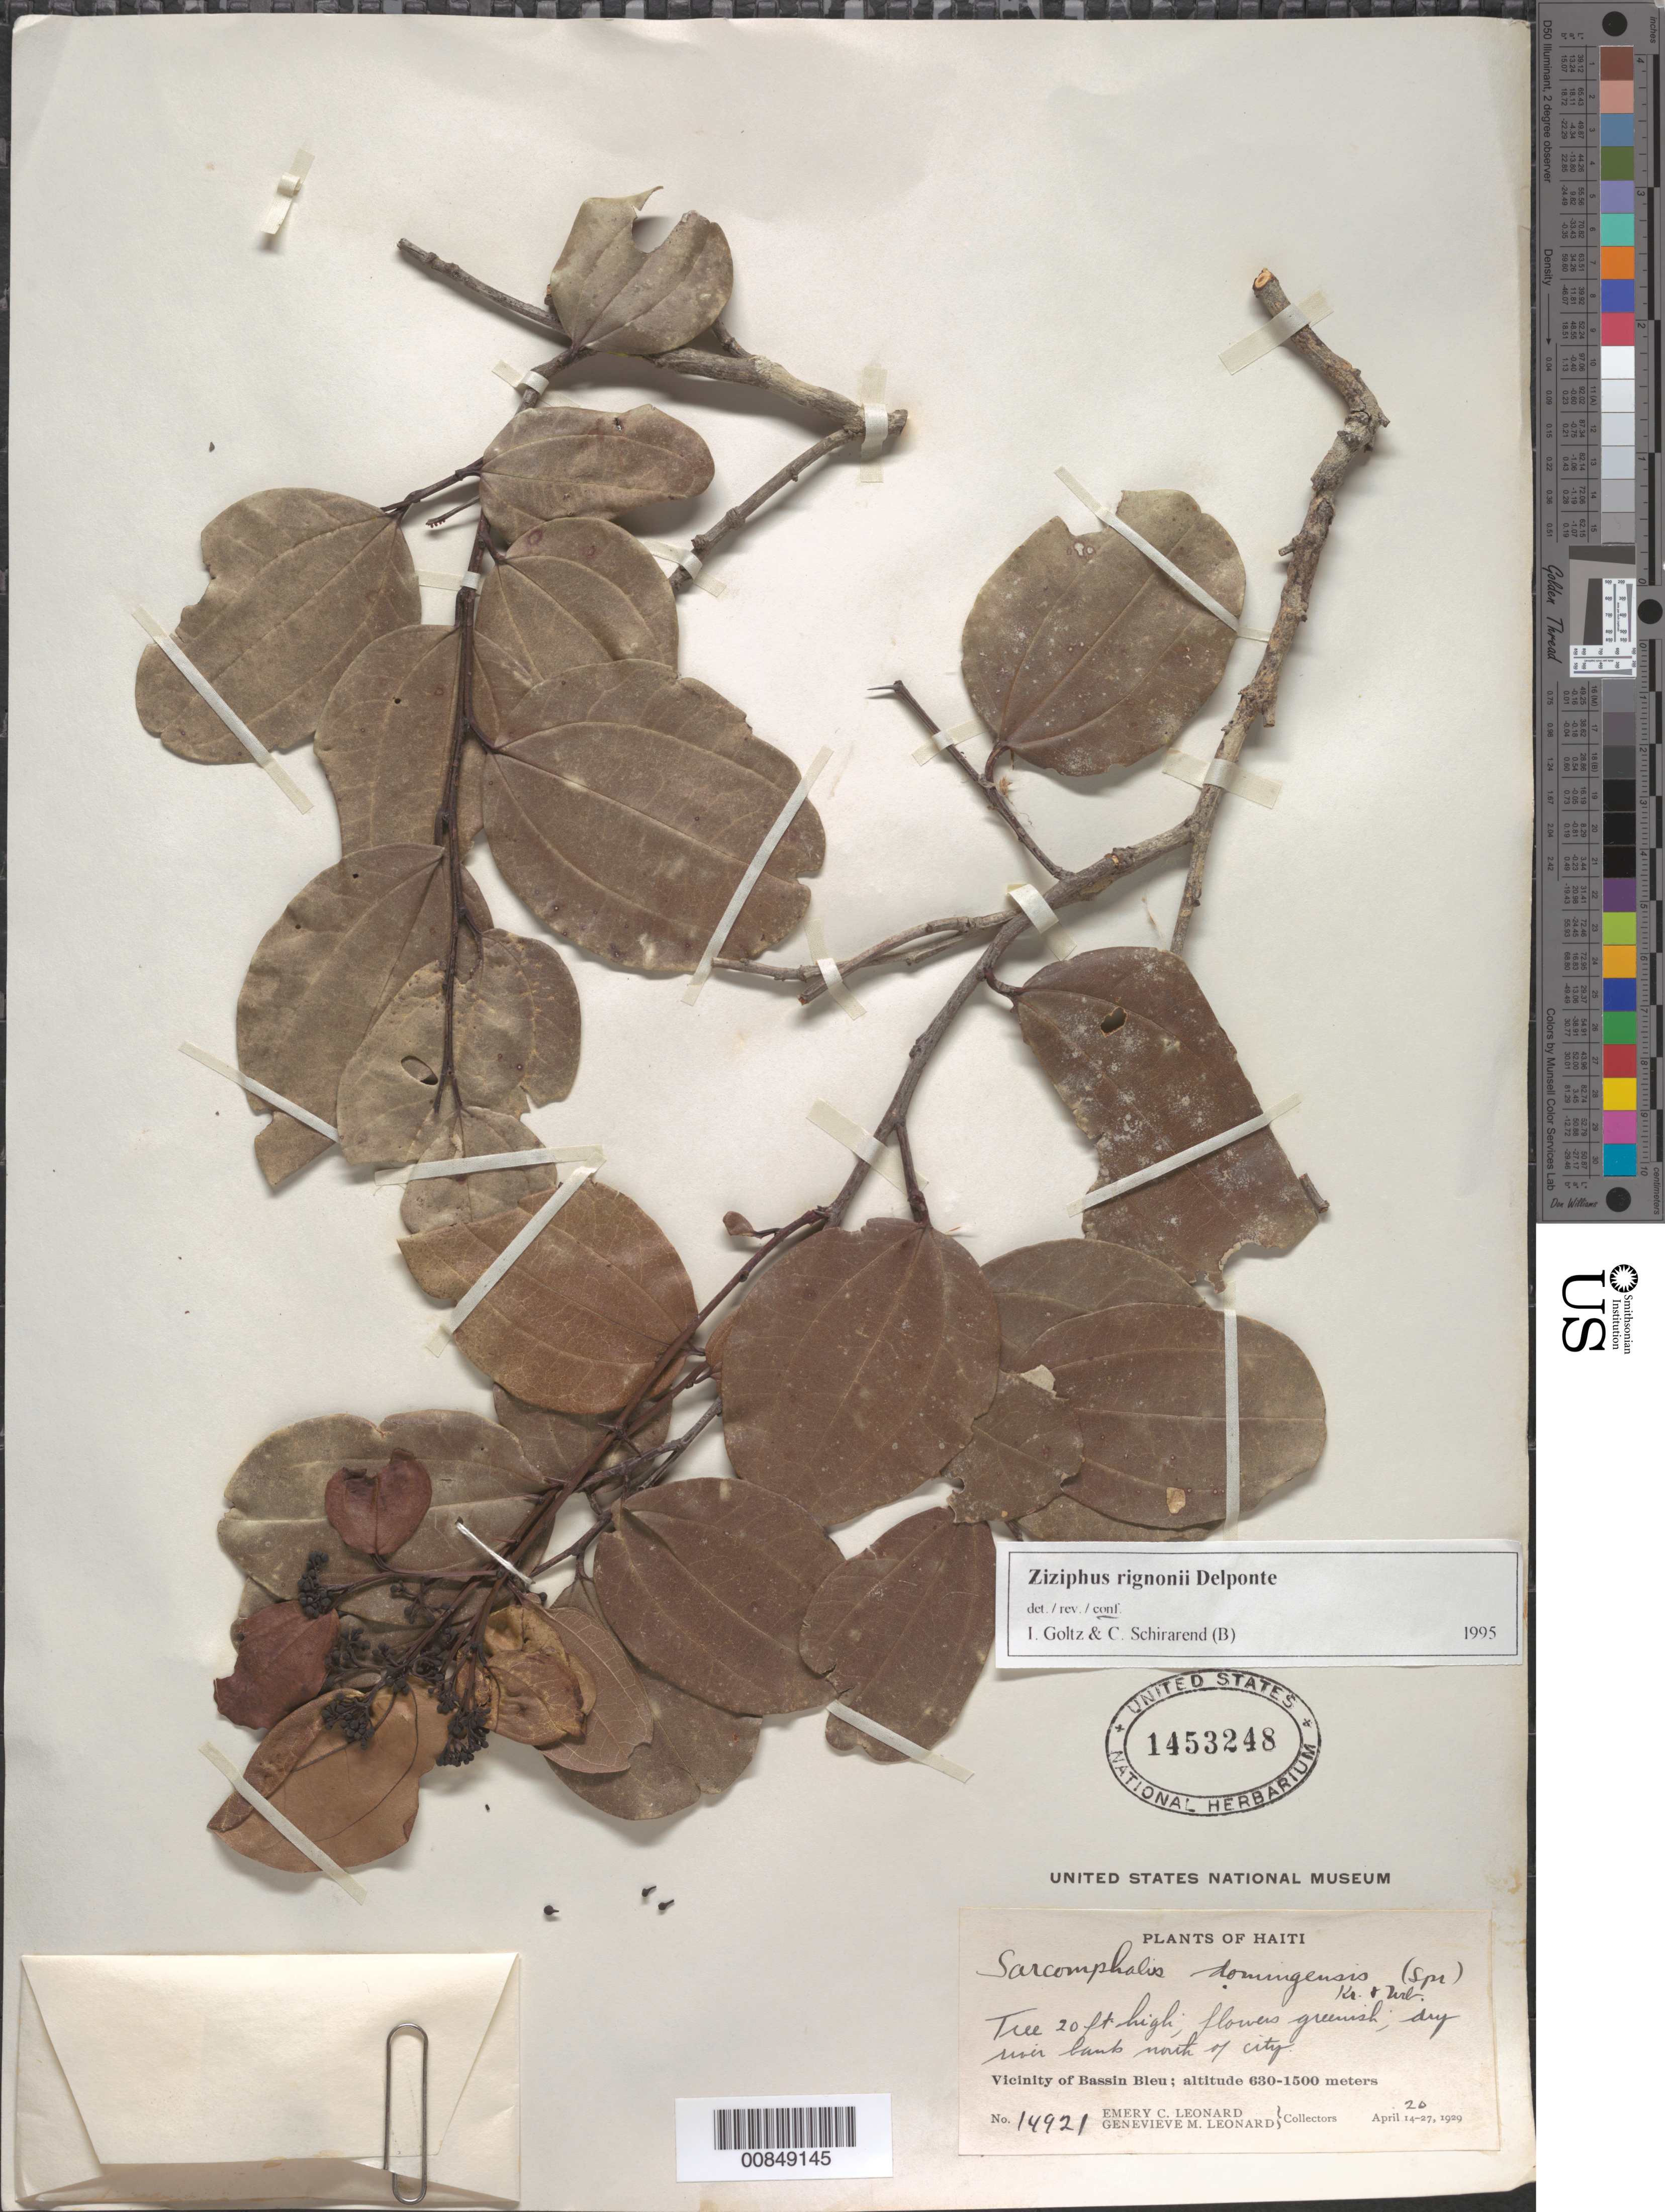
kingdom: Plantae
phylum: Tracheophyta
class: Magnoliopsida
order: Rosales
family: Rhamnaceae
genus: Sarcomphalus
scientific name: Sarcomphalus domingensis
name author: (Spreng.) Krug & Urb.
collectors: E. C. Leonard & G. M. Leonard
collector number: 14921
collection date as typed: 20 Apr 1929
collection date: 1929-04-20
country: Haiti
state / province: Nord-Ouest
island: Hispaniola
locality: Vicinity of Bassin Bleu, N of city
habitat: Dry river bank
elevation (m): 630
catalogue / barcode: US 1453248